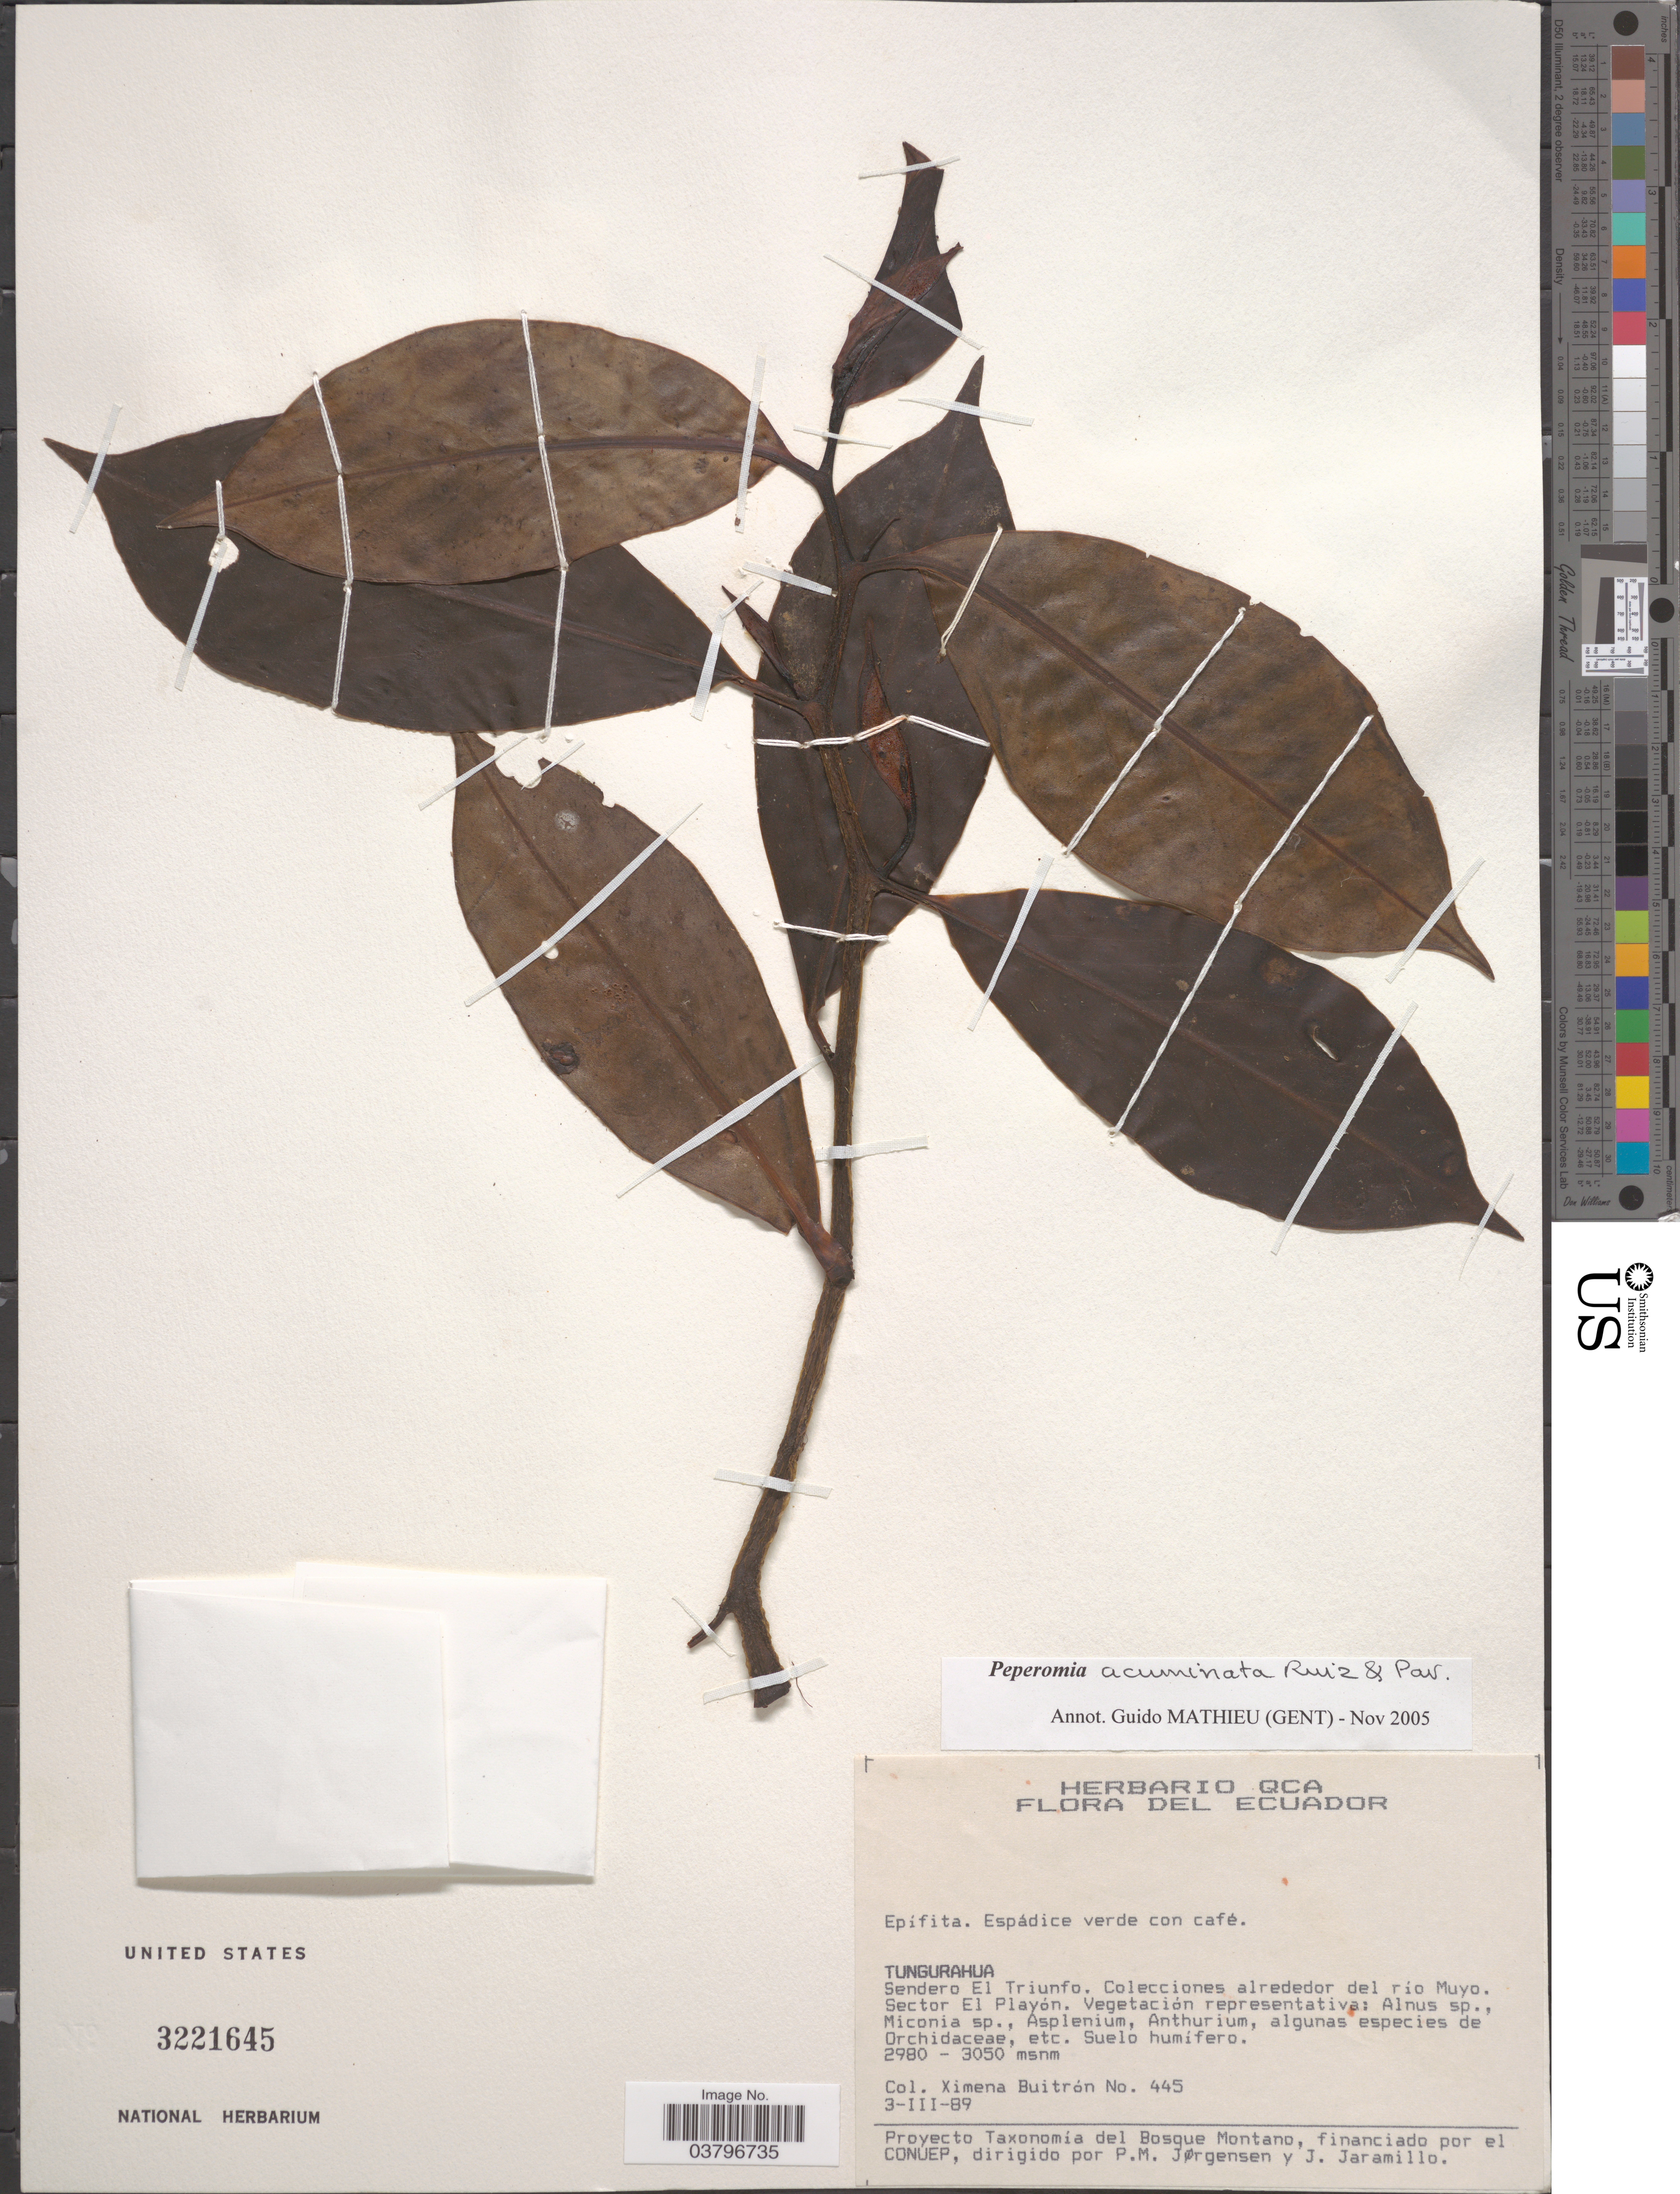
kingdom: Plantae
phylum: Tracheophyta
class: Magnoliopsida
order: Piperales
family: Piperaceae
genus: Peperomia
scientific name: Peperomia acuminata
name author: Ruiz & Pav.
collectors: X. Buitrón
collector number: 445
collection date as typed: Transcribed d/m/y: 3/3/89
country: Ecuador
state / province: Tungurahua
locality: Sendero El Triunfo. Colecciones alrededor del río Muyo. Sector El Playón.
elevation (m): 2980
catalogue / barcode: US 3221645